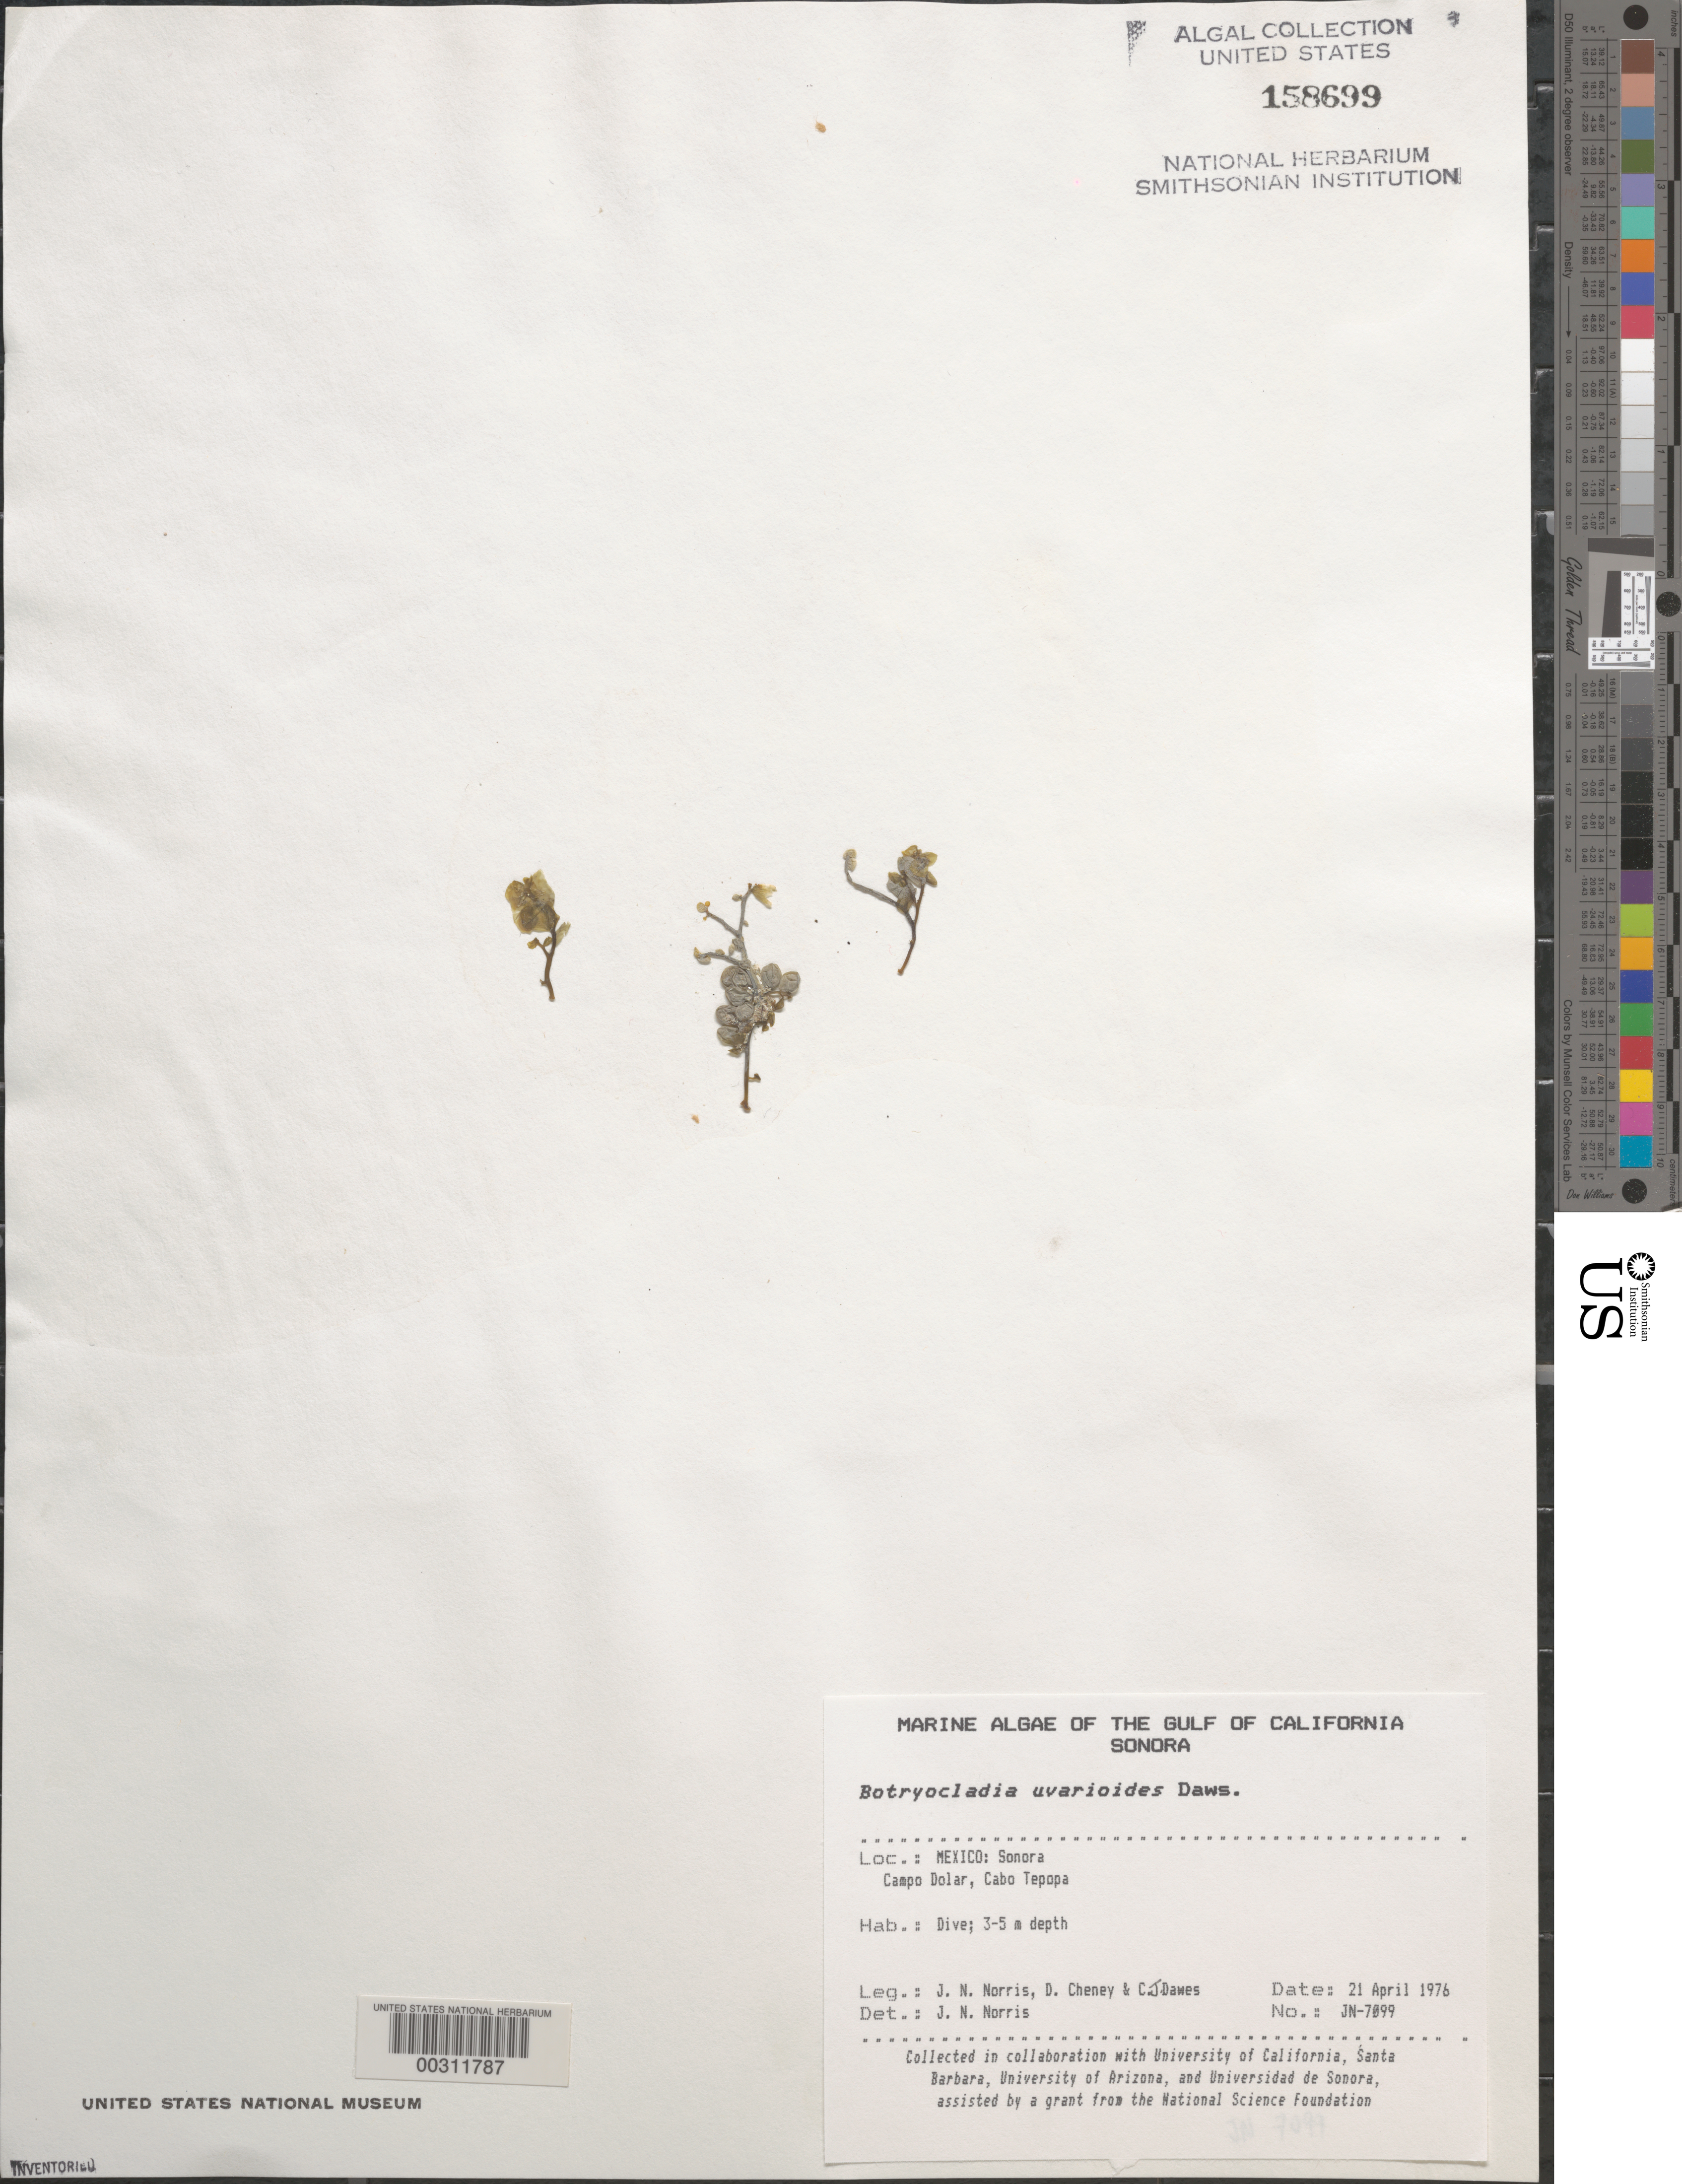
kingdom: Plantae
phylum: Rhodophyta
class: Florideophyceae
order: Rhodymeniales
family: Rhodymeniaceae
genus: Botryocladia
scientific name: Botryocladia uvarioides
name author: E.Y. Dawson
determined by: Norris, James N.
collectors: J. N. Norris, D. Cheney & C. Dawes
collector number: JN-7099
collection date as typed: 21 Apr 1976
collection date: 1976-04-21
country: Mexico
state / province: Sonora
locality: Campo Dolar, Cabo Tepopa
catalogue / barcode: US 158699